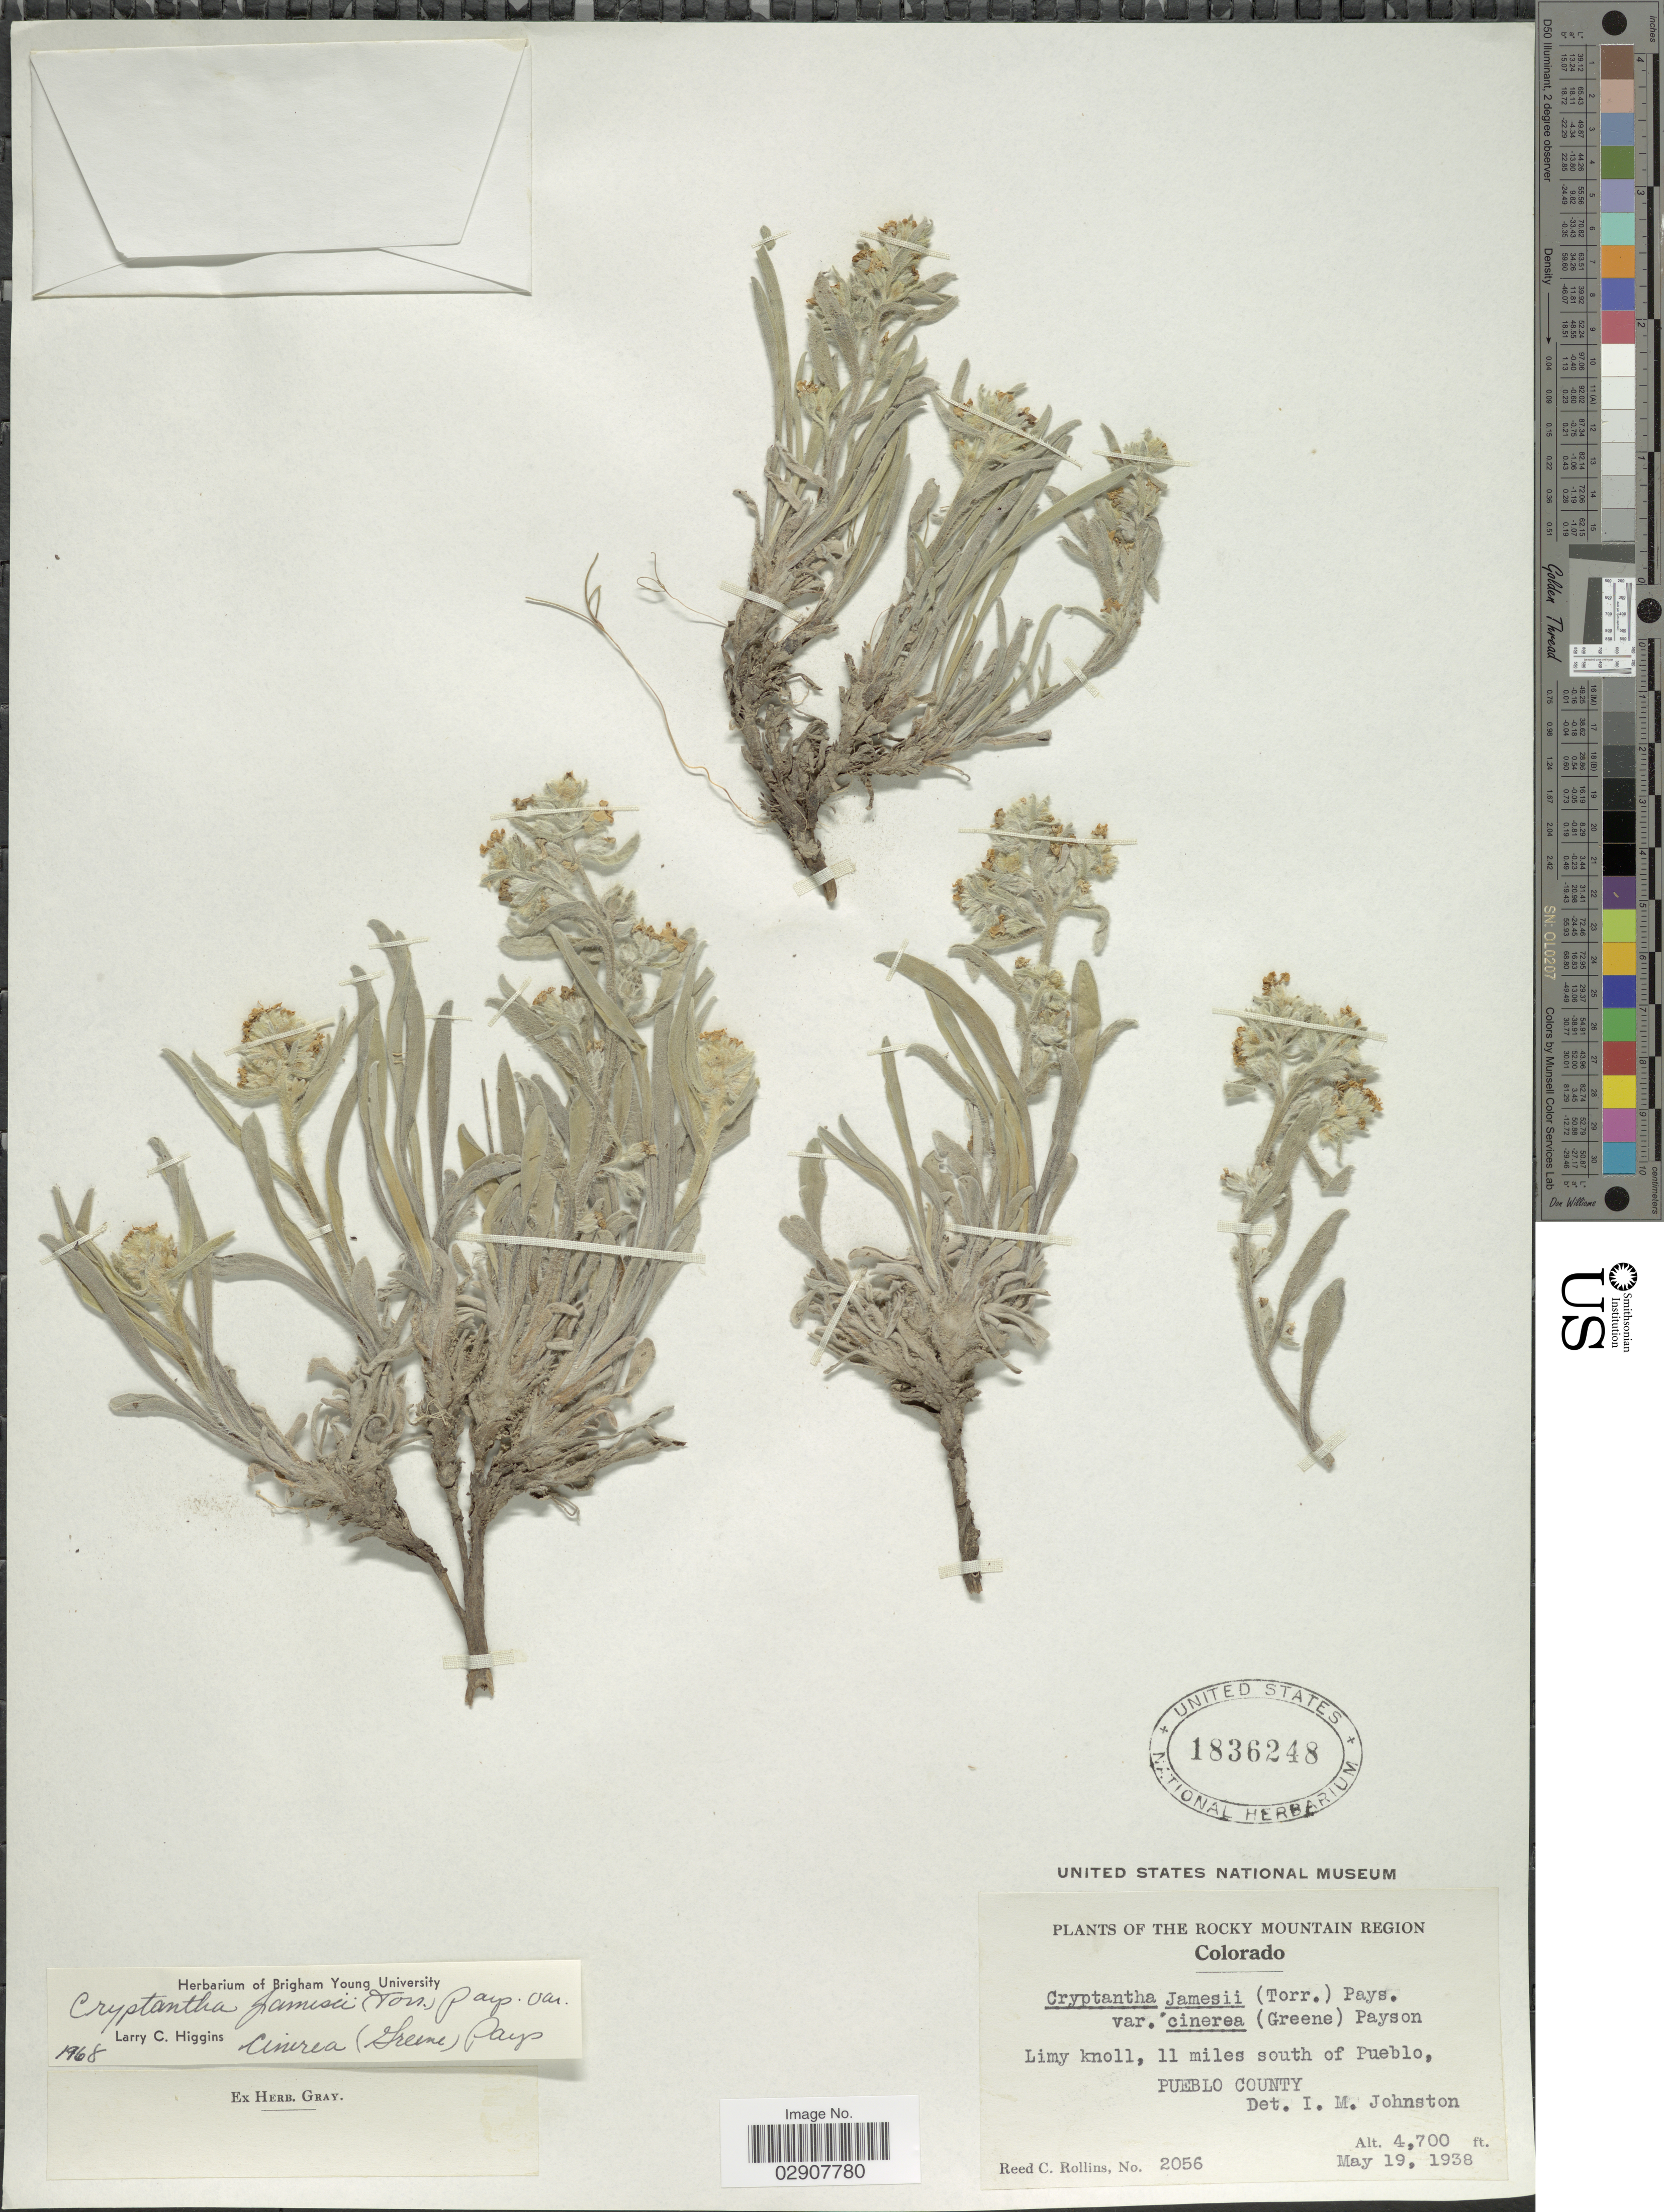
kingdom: Plantae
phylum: Tracheophyta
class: Magnoliopsida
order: Boraginales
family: Boraginaceae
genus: Cryptantha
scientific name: Cryptantha jamesii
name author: (Torr.) Payson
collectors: R. Collins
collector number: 2056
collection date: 1938-05-19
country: United States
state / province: Colorado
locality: Limy knoll, 11 miles south of Pueblo, Pueblo county. The Rocky Mountains Region. Colorado.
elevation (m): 1433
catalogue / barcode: US 1836248